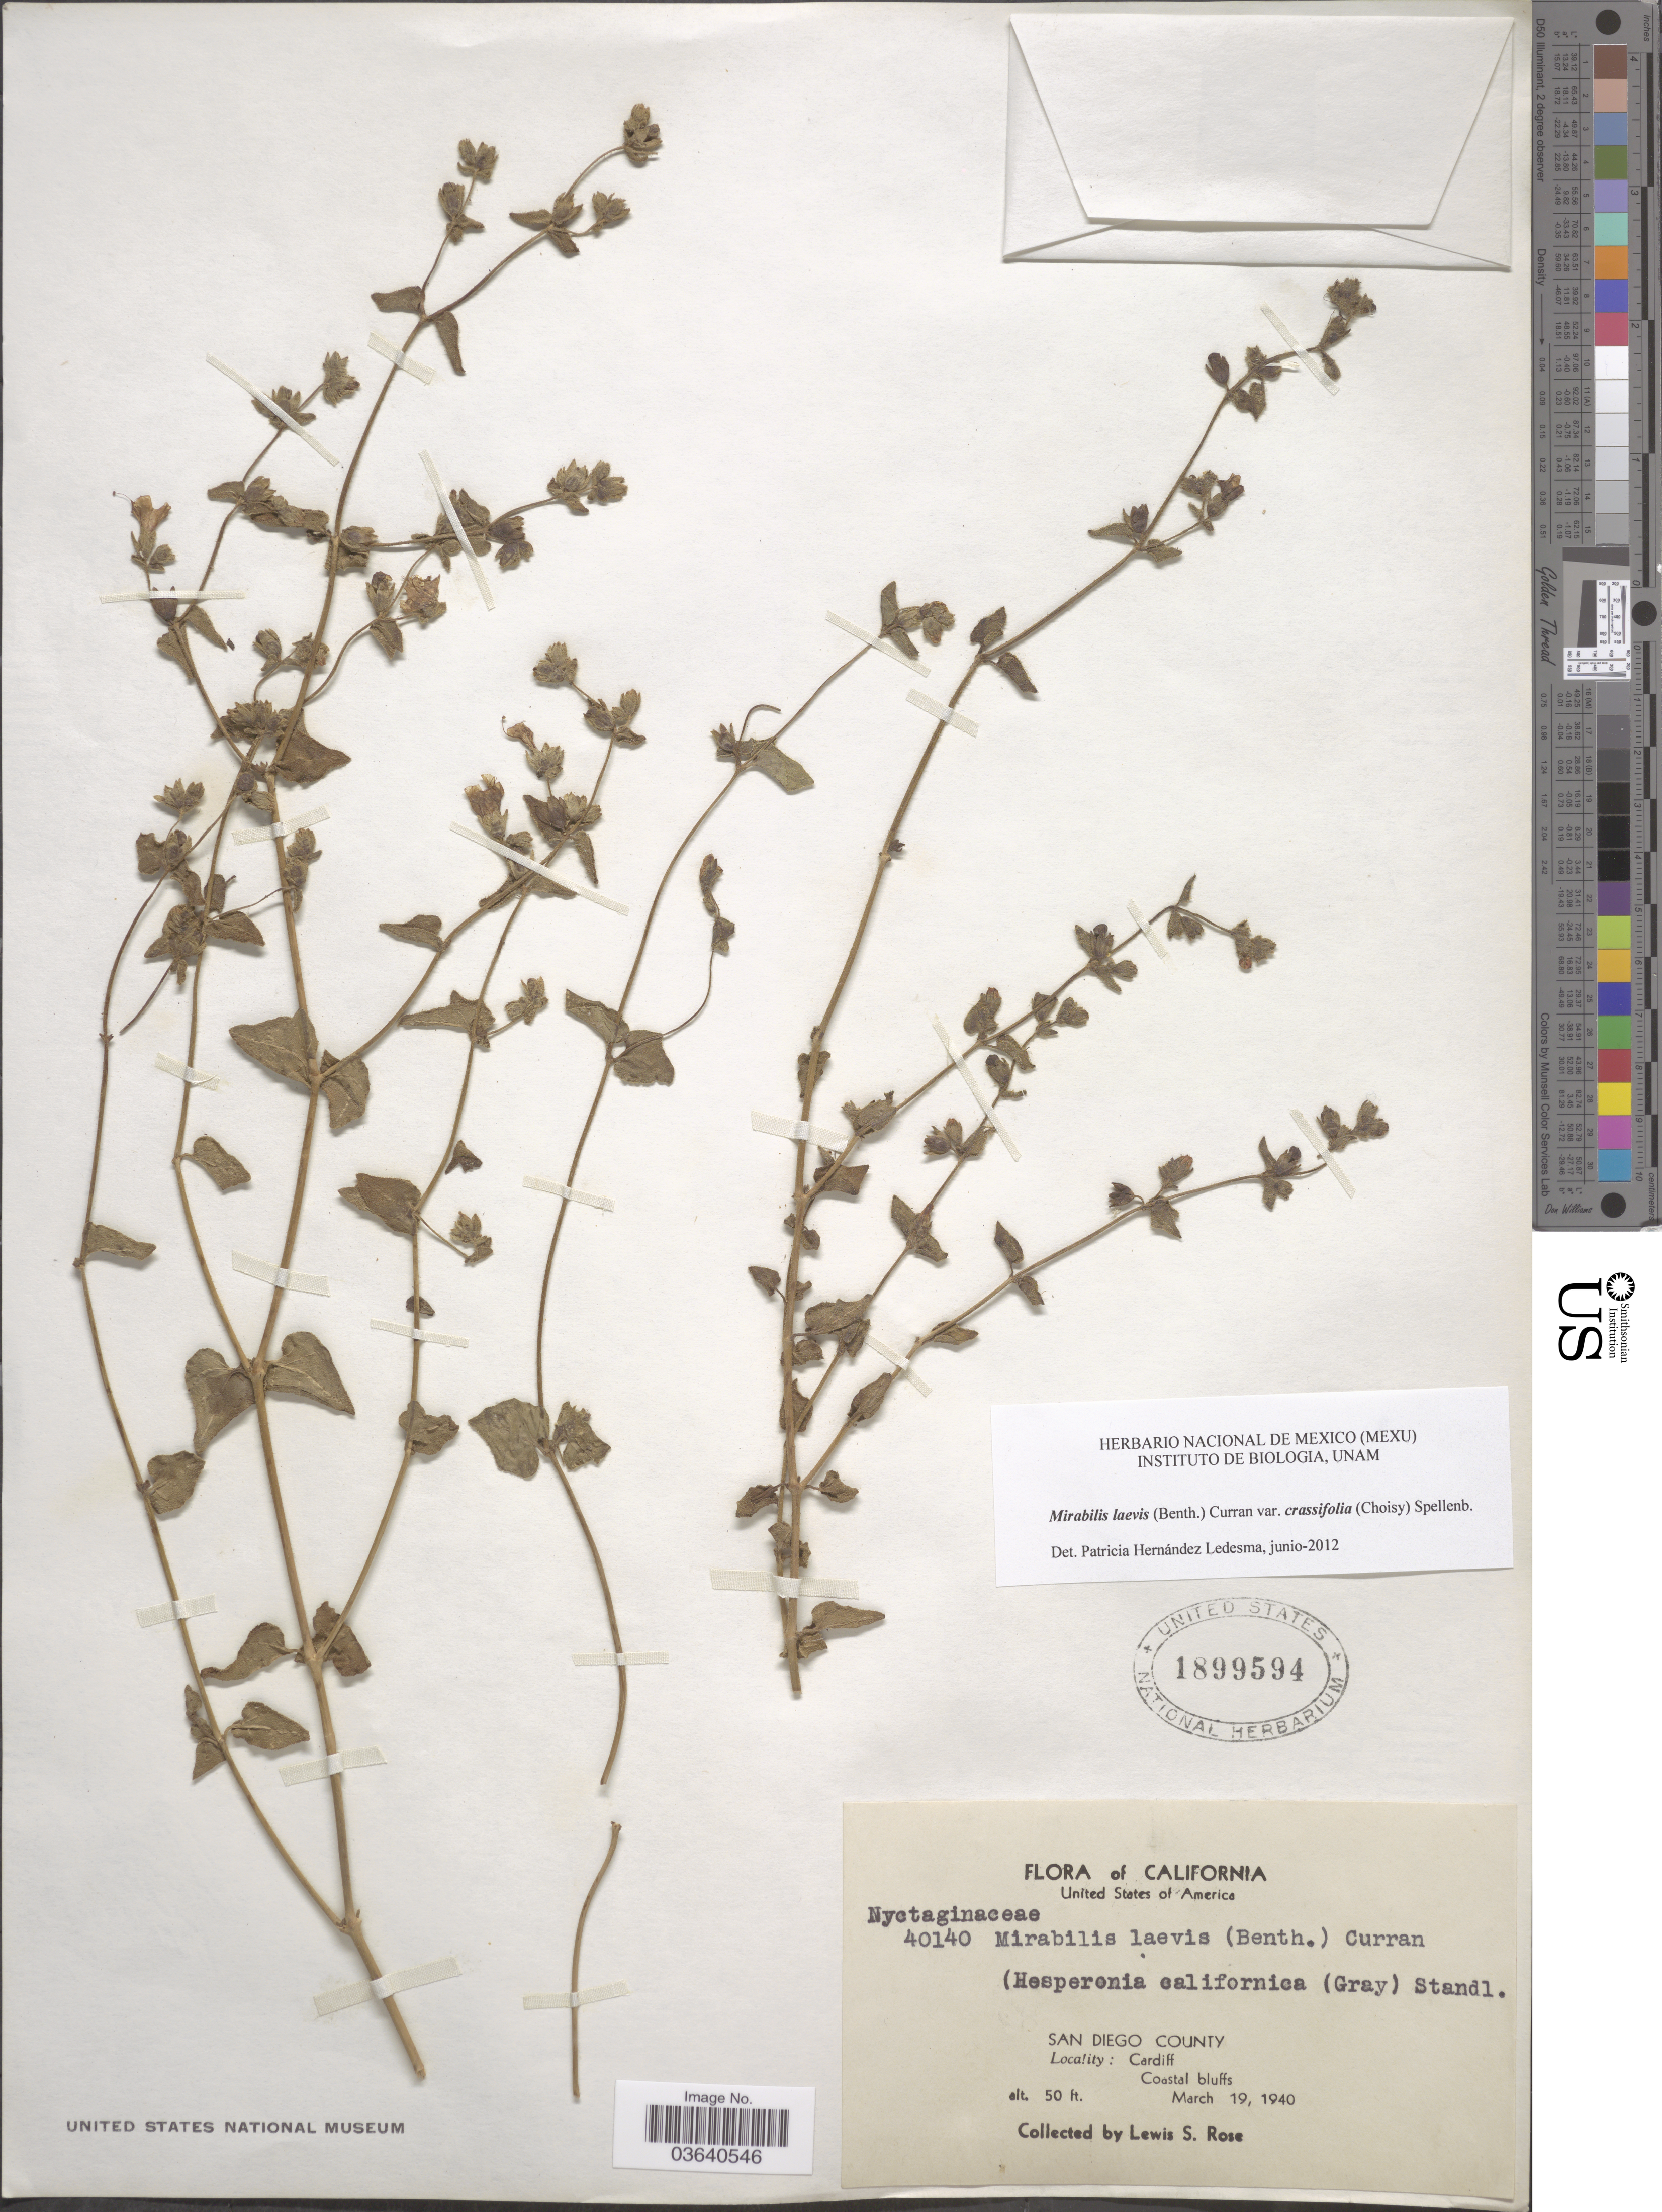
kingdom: Plantae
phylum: Tracheophyta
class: Magnoliopsida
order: Caryophyllales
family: Nyctaginaceae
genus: Mirabilis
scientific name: Mirabilis laevis var. crassifolia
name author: (Choisy) Spellenb.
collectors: L. S. Rose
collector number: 40140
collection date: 1940-03-19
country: United States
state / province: California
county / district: San Diego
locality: San Diego County. Cardiff. Coastal bluffs.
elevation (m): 15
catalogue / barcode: US 1899594